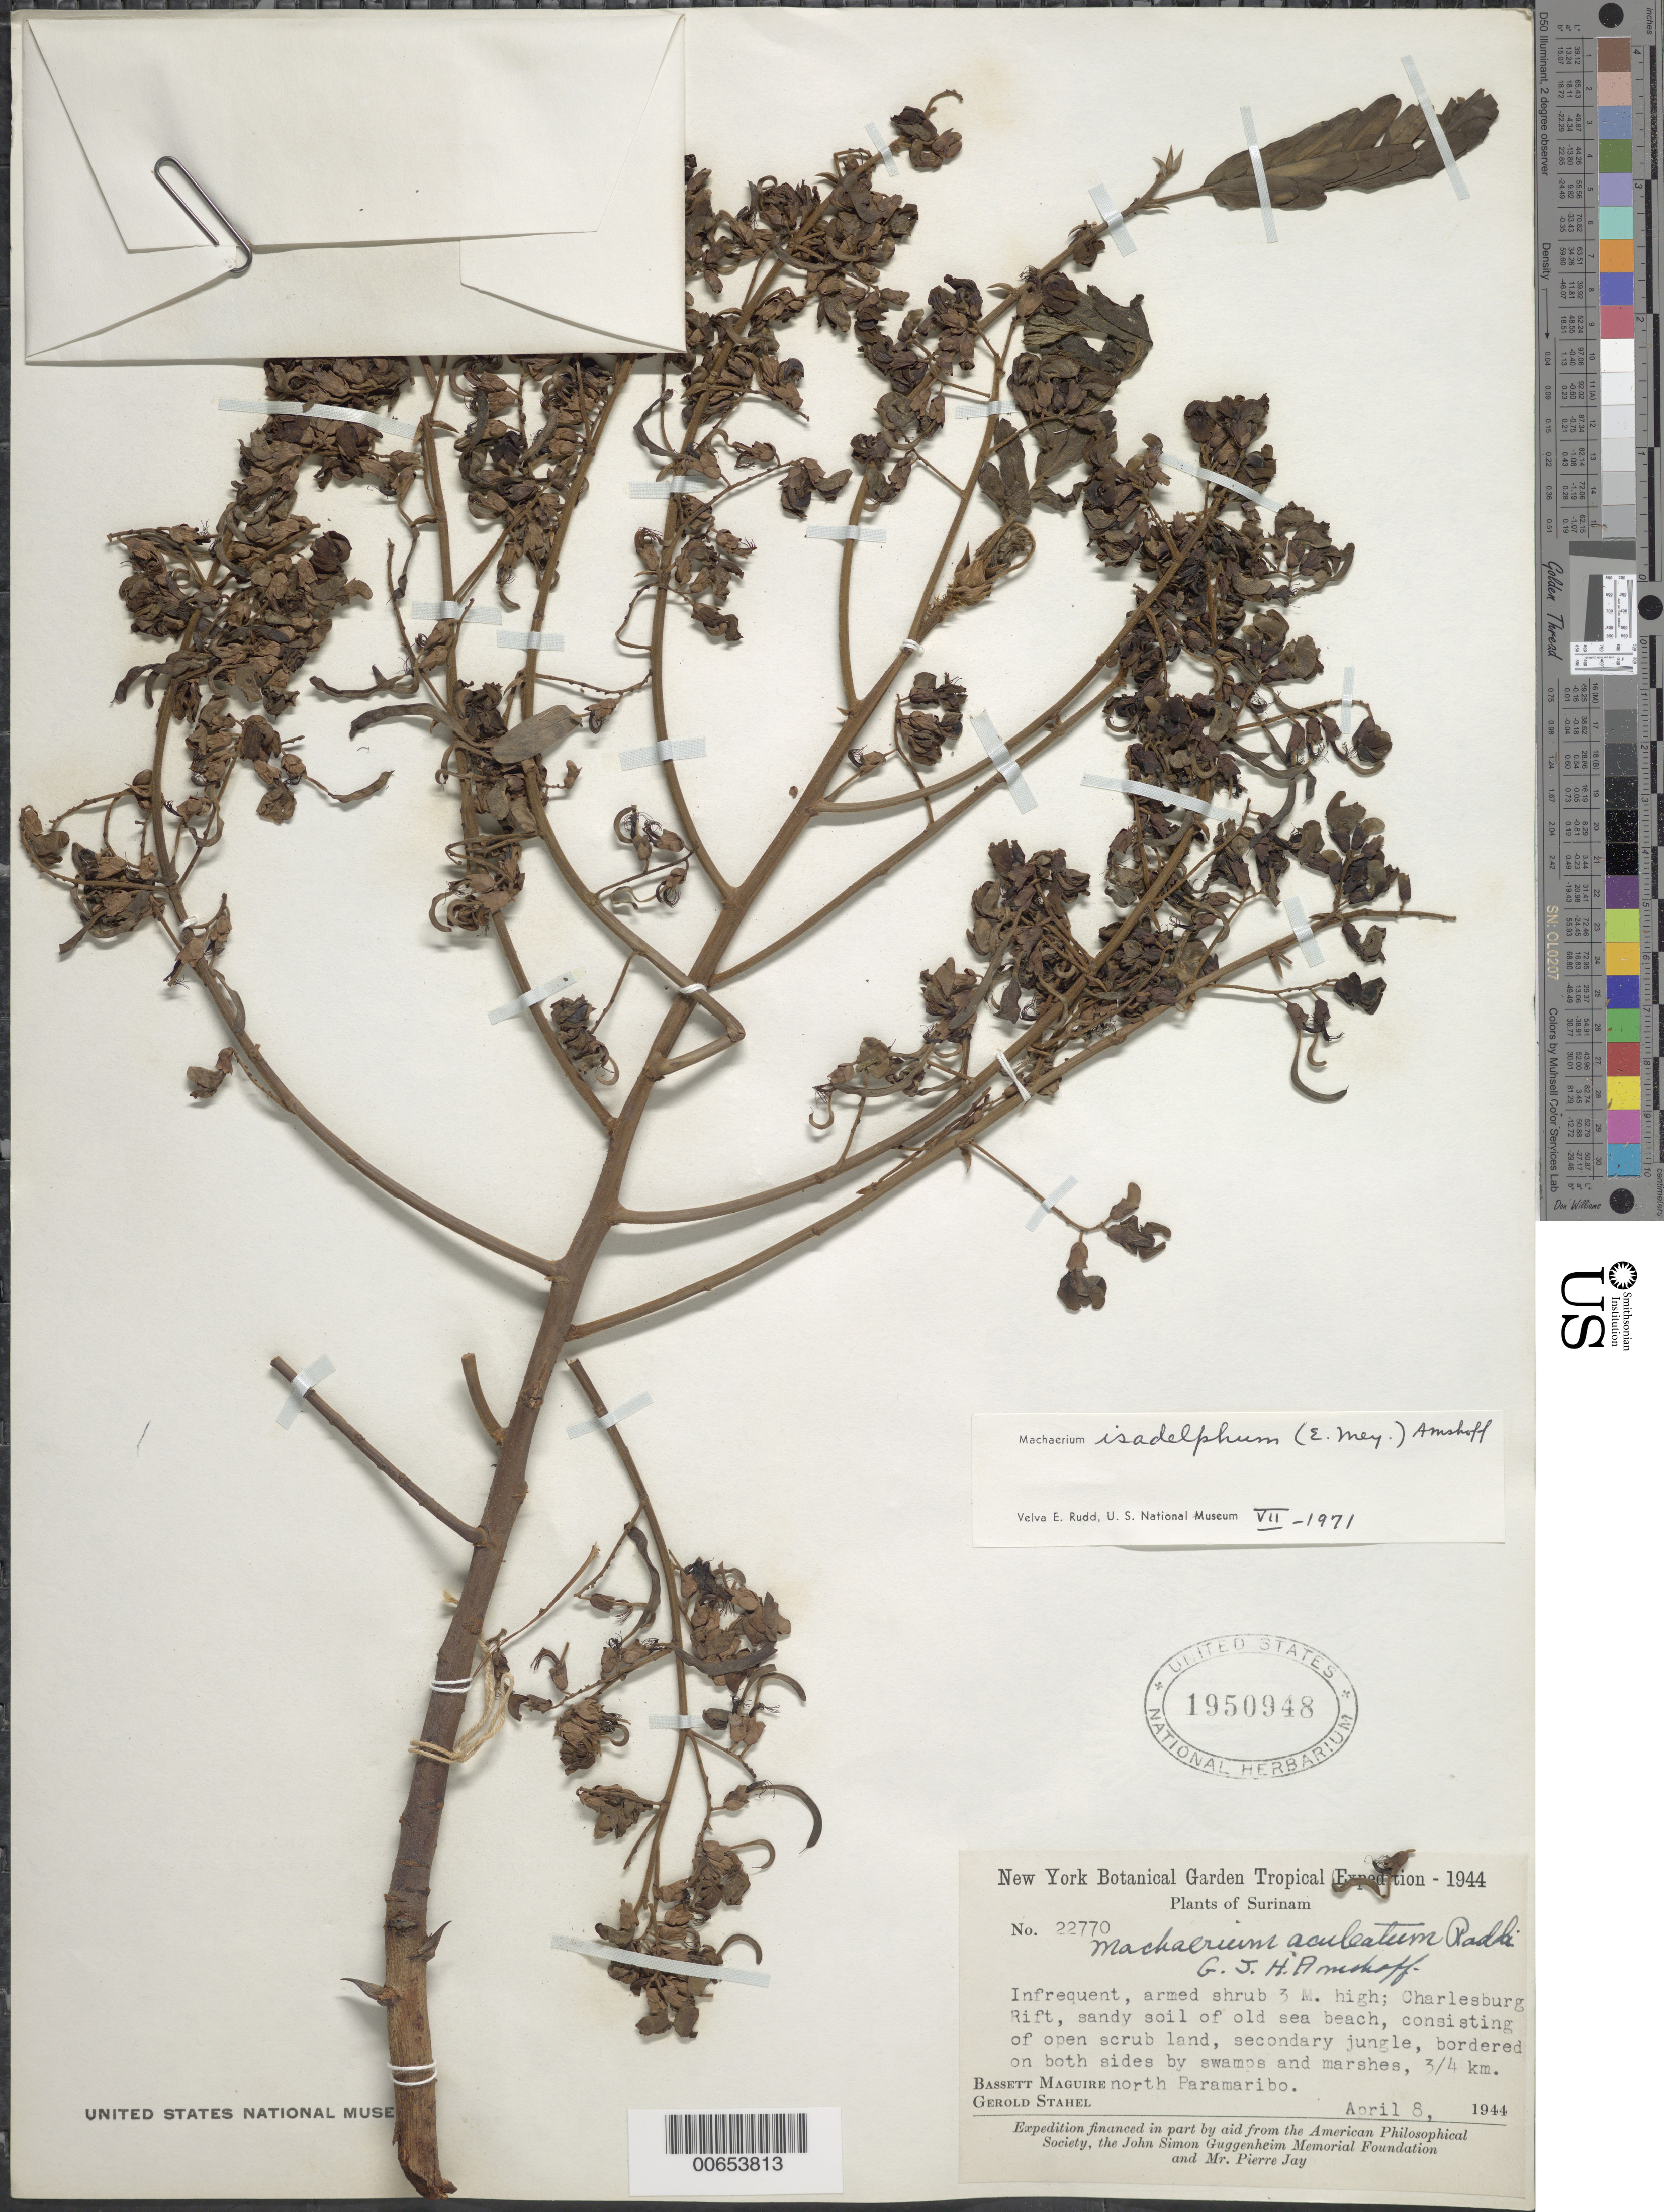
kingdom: Plantae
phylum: Tracheophyta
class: Magnoliopsida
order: Fabales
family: Fabaceae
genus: Machaerium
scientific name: Machaerium isadelphum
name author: (E. Mey.) Amshoff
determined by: Rudd, V. E.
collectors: B. Maguire & G. Stahel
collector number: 22770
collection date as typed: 8-Apr-44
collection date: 1944-04-08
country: Suriname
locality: Paramaribo, 3/4 km N of, Charlesburg Rift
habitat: Sandy soil of old sea beach, consisting of open scrub land, secondary jungle, bordered on both sides by swamps and marshes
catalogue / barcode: US 1950948